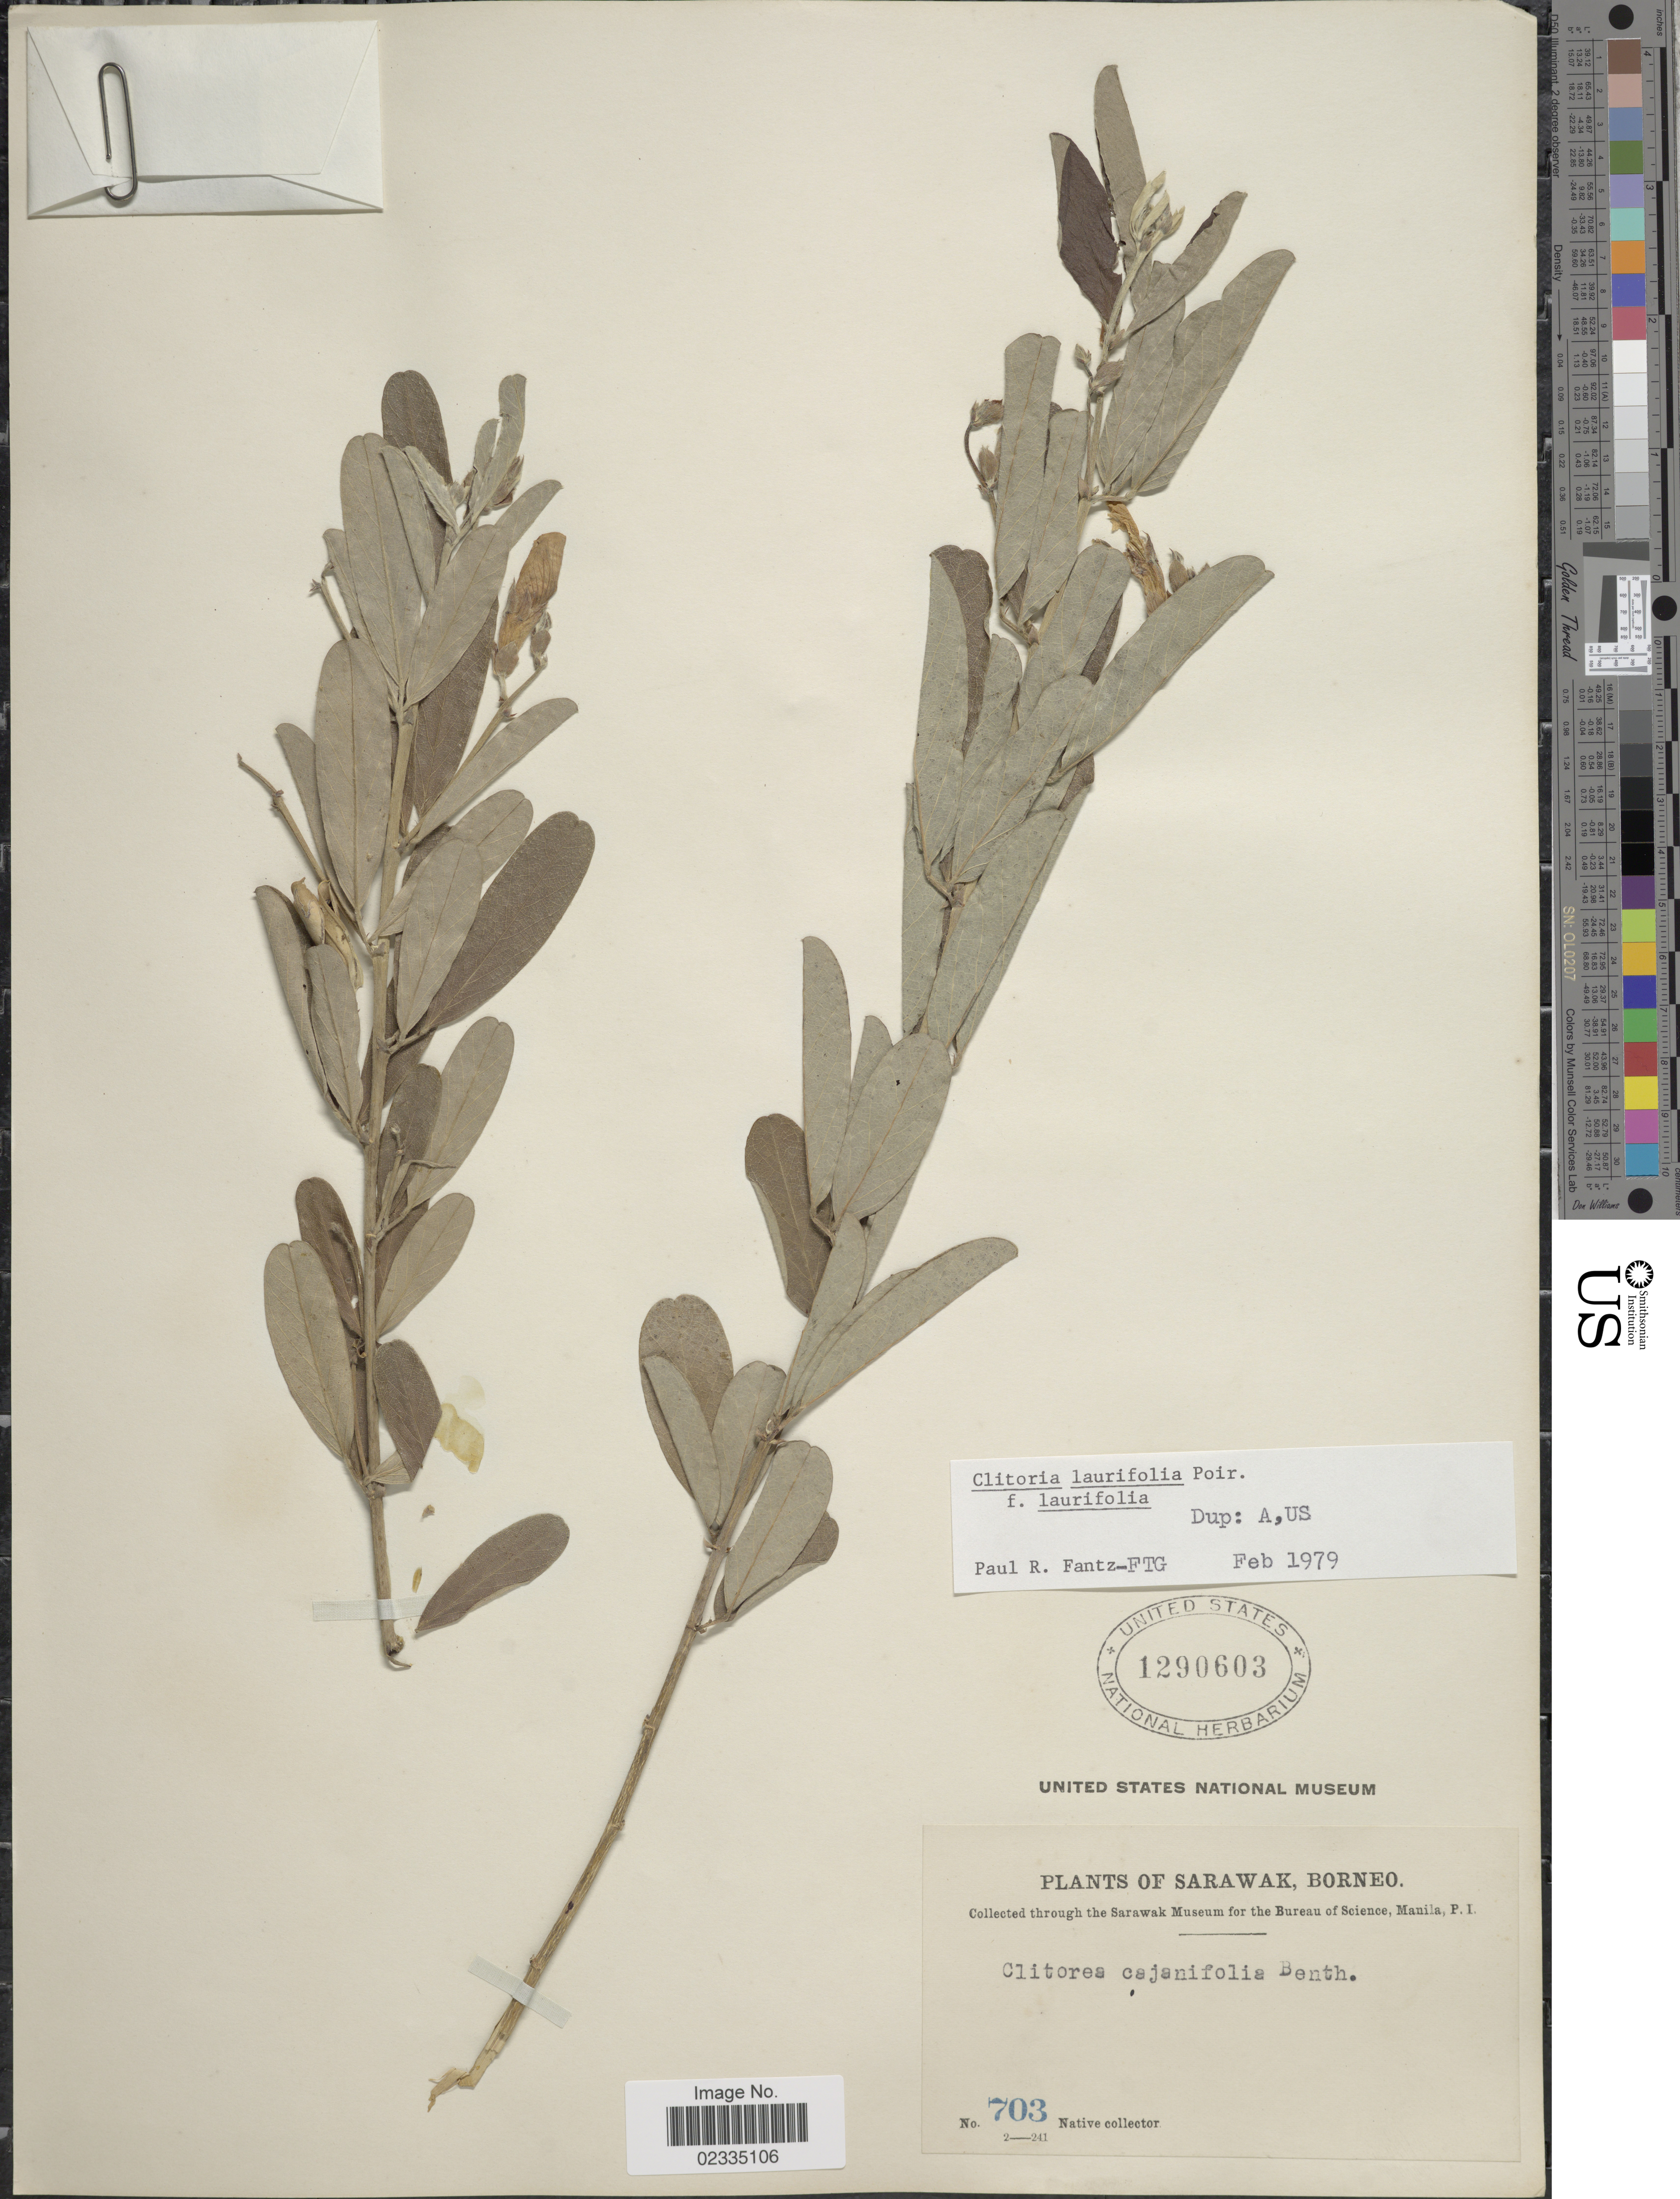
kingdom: Plantae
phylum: Tracheophyta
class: Magnoliopsida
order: Fabales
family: Fabaceae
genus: Clitoria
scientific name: Clitoria laurifolia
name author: Poir.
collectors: Native collector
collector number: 703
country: Malaysia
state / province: Sarawak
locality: Borneo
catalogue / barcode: US 1290603